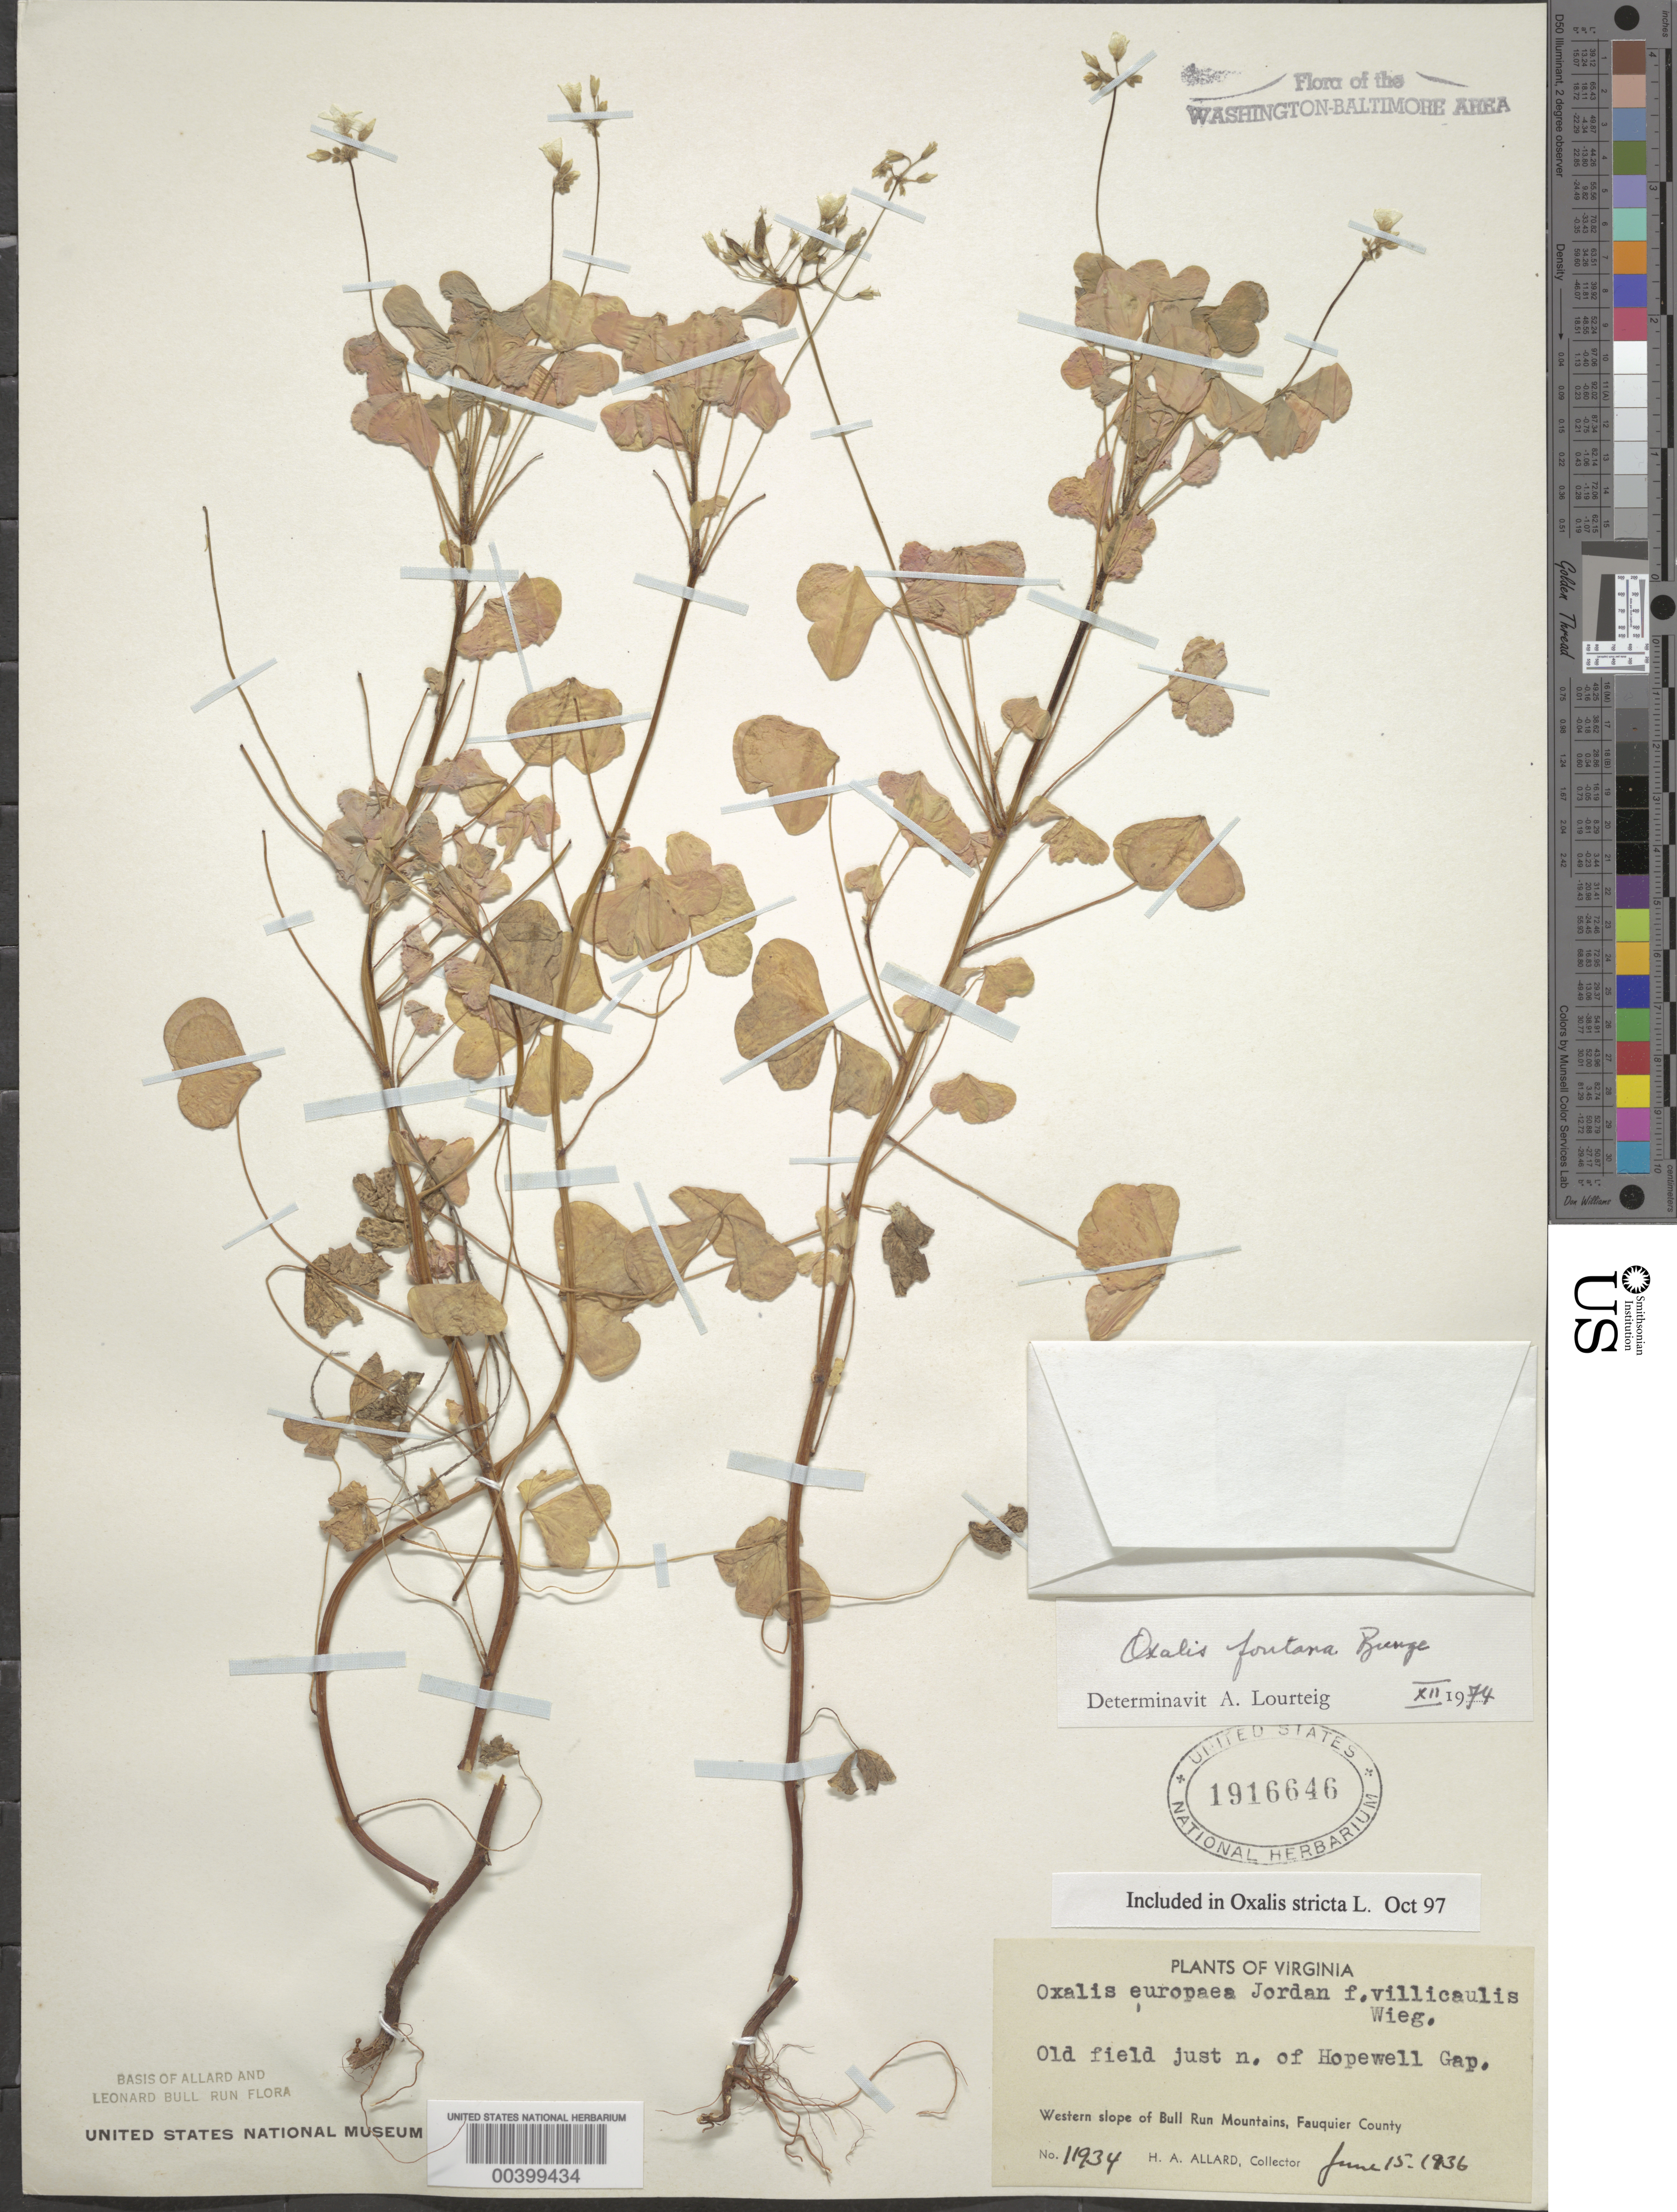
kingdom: Plantae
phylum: Tracheophyta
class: Magnoliopsida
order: Oxalidales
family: Oxalidaceae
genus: Oxalis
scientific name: Oxalis stricta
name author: L.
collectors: H. A. Allard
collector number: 11934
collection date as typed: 15 Jun 1936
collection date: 1936-06-15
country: United States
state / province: Virginia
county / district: Fauquier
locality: North of Hopewell Gap Bull Run Mts.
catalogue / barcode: US 1916646